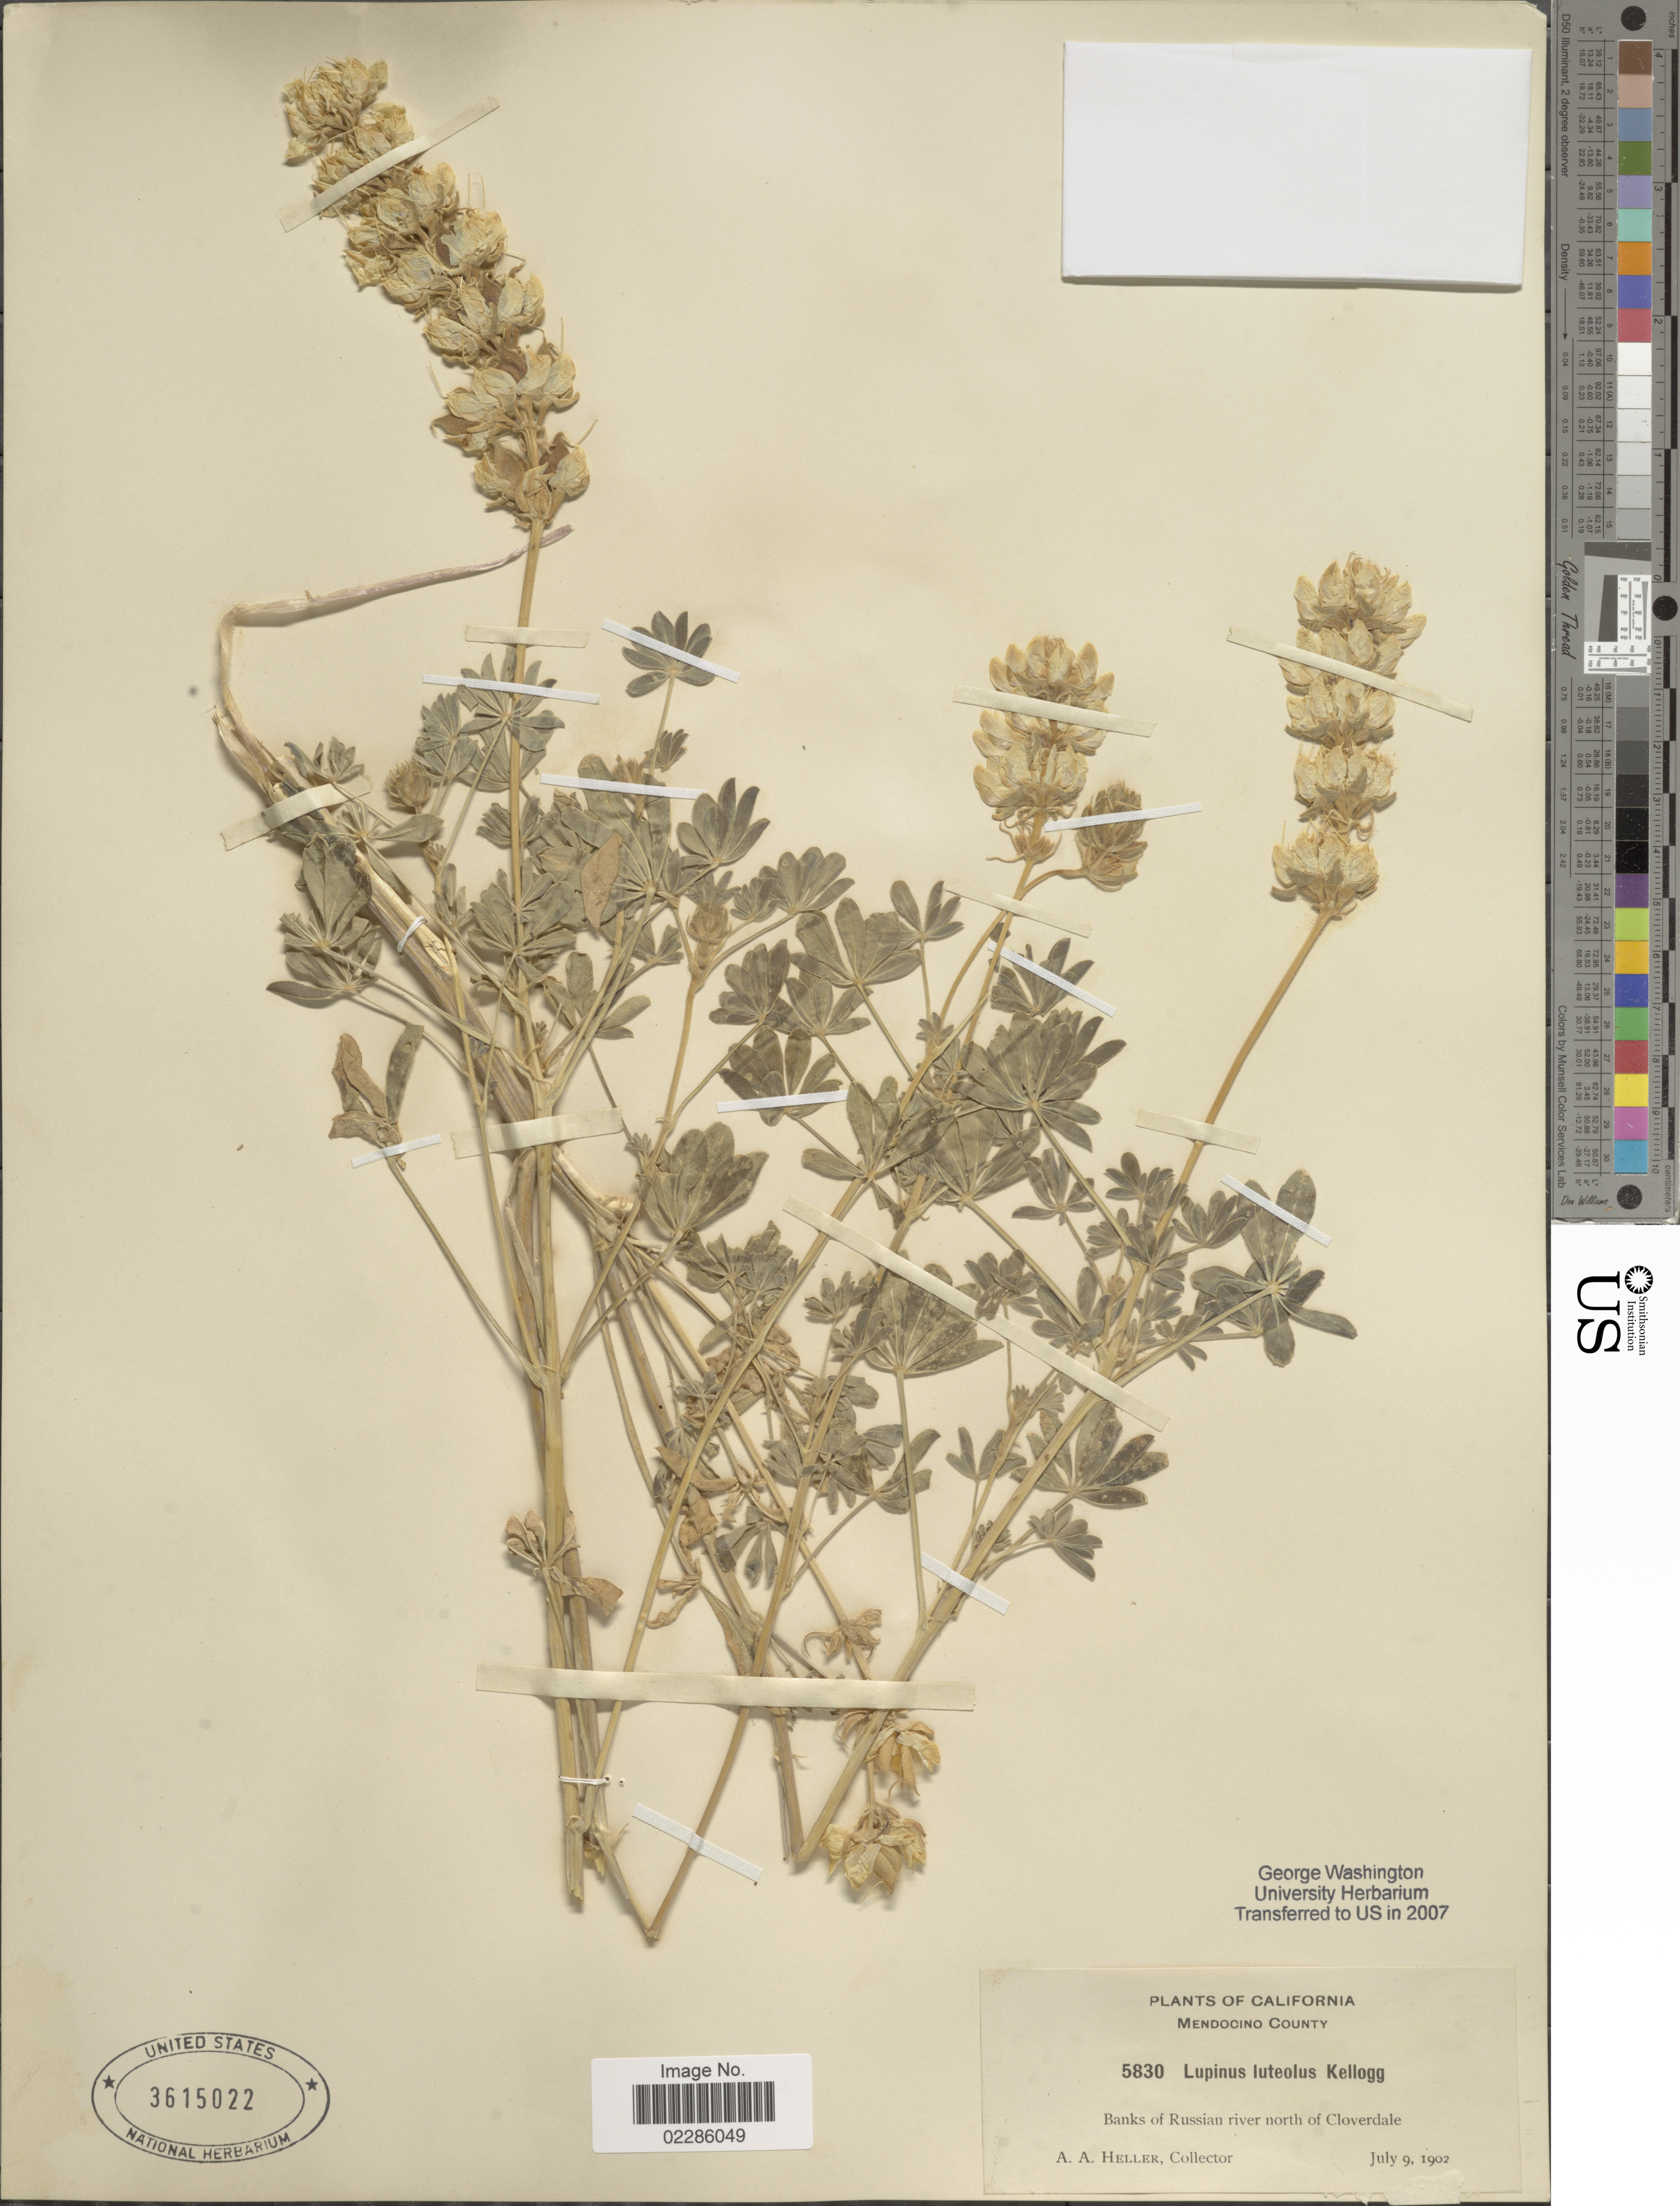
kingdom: Plantae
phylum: Tracheophyta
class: Magnoliopsida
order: Fabales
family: Fabaceae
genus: Lupinus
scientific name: Lupinus luteolus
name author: Kellogg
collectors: A. A. Heller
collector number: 5830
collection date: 1902-07-09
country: United States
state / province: California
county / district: Mendocino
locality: Mendocino County, Banks of Russian river north of Cloverdale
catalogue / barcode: US 3615022